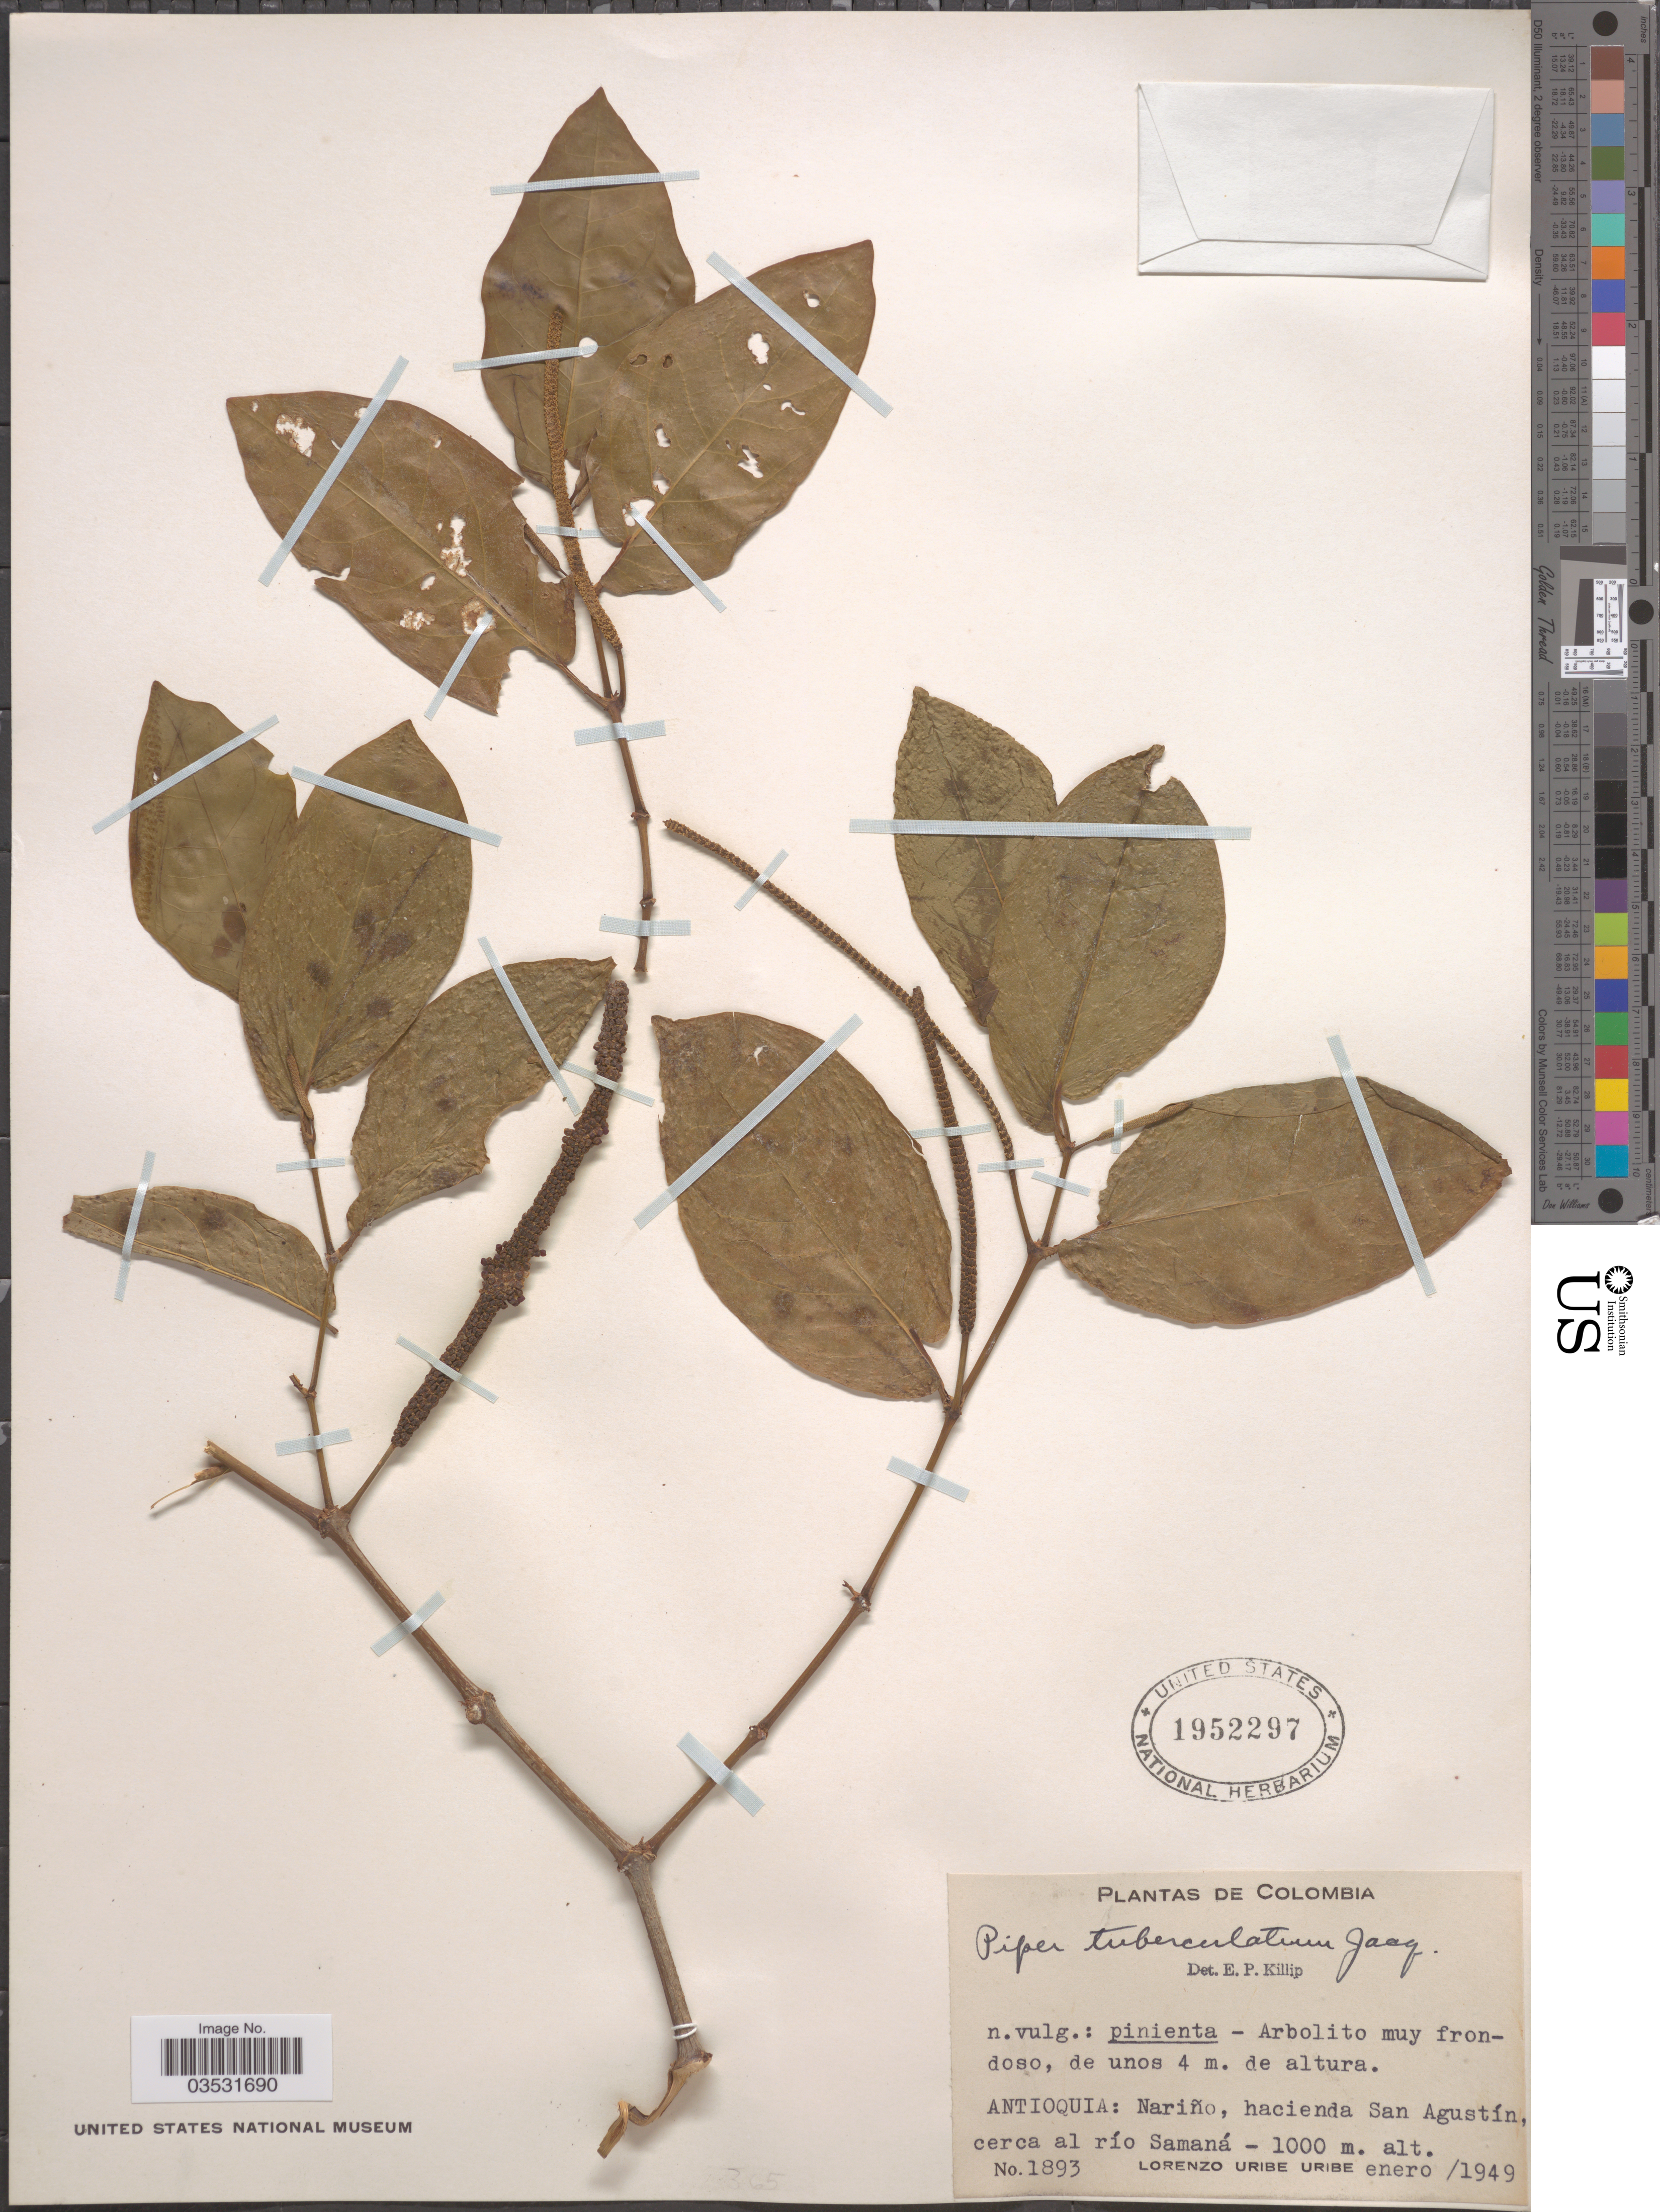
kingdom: Plantae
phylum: Tracheophyta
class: Magnoliopsida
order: Piperales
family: Piperaceae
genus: Piper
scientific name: Piper tuberculatum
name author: Jacq.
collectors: L. Uribe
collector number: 1893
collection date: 1949-01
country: Colombia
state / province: Antioquia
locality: Nariño, hacienda San Agustín, cerca al río Samaná.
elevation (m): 1000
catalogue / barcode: US 1952297